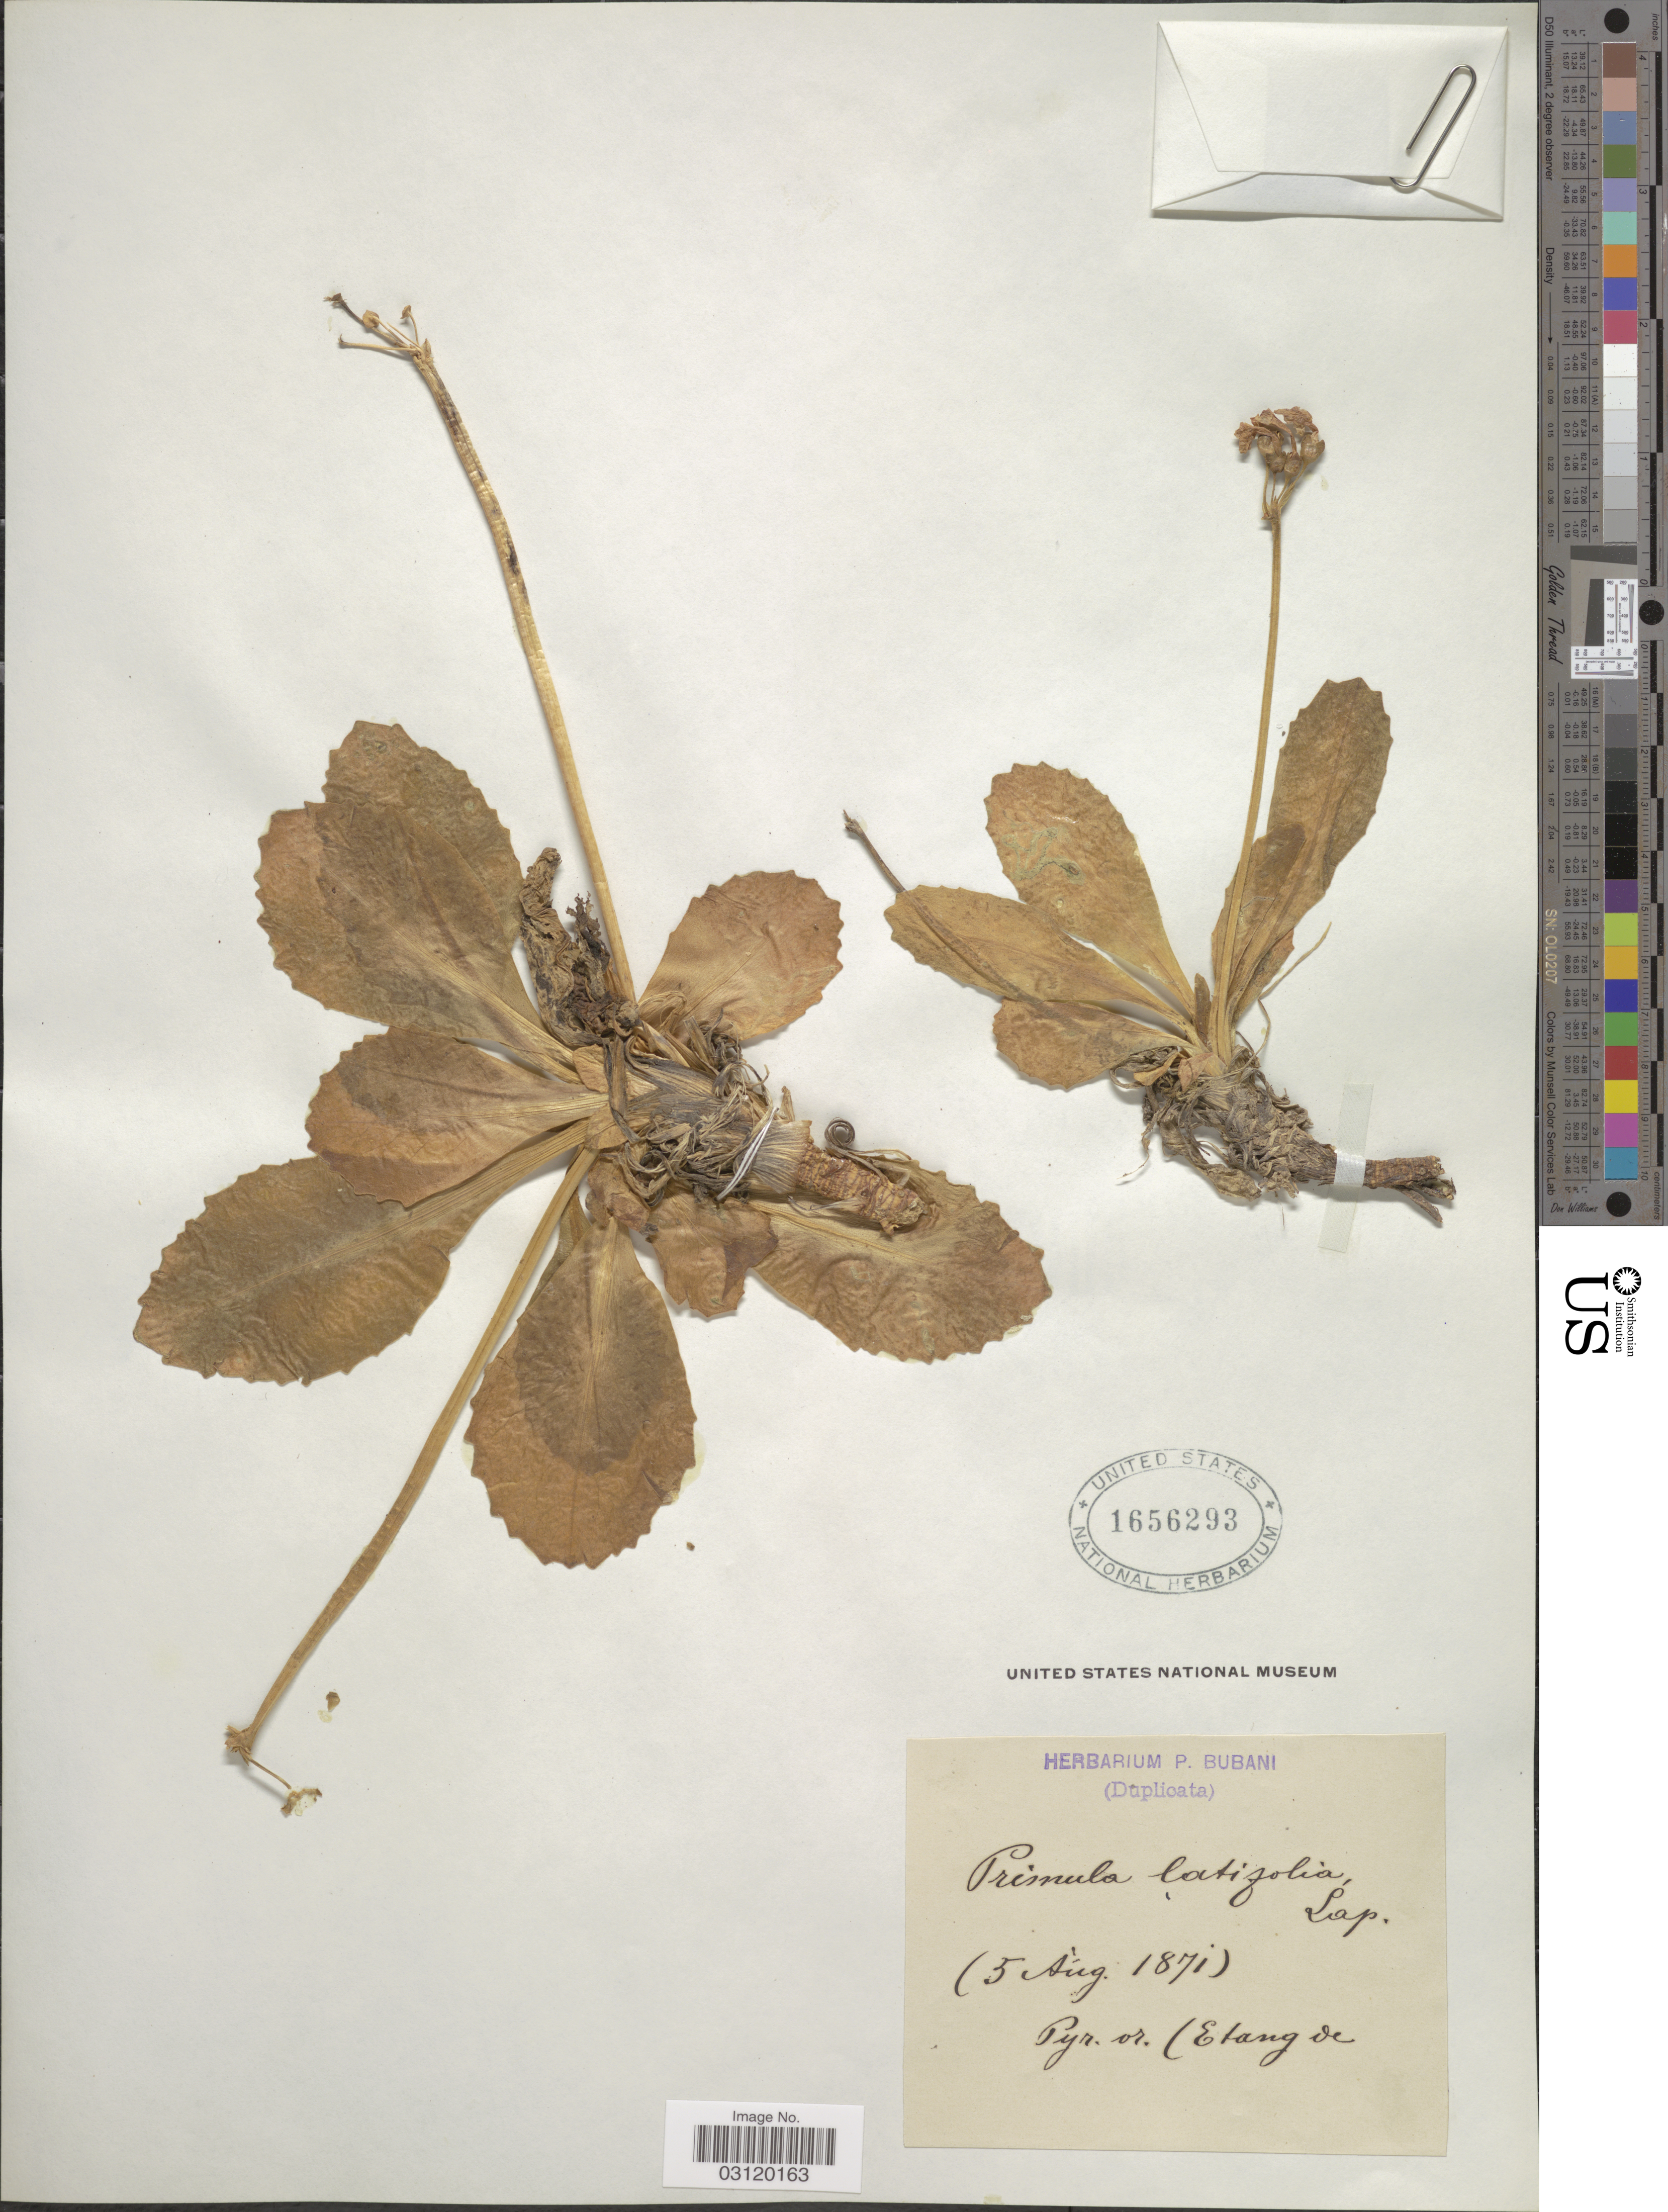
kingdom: Plantae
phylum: Tracheophyta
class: Magnoliopsida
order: Ericales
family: Primulaceae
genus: Primula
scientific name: Primula latifolia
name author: Lapeyr.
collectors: ex herb. P. Bubani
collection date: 1871-08-05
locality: Pyr. or. (Etang de).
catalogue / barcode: US 1656293